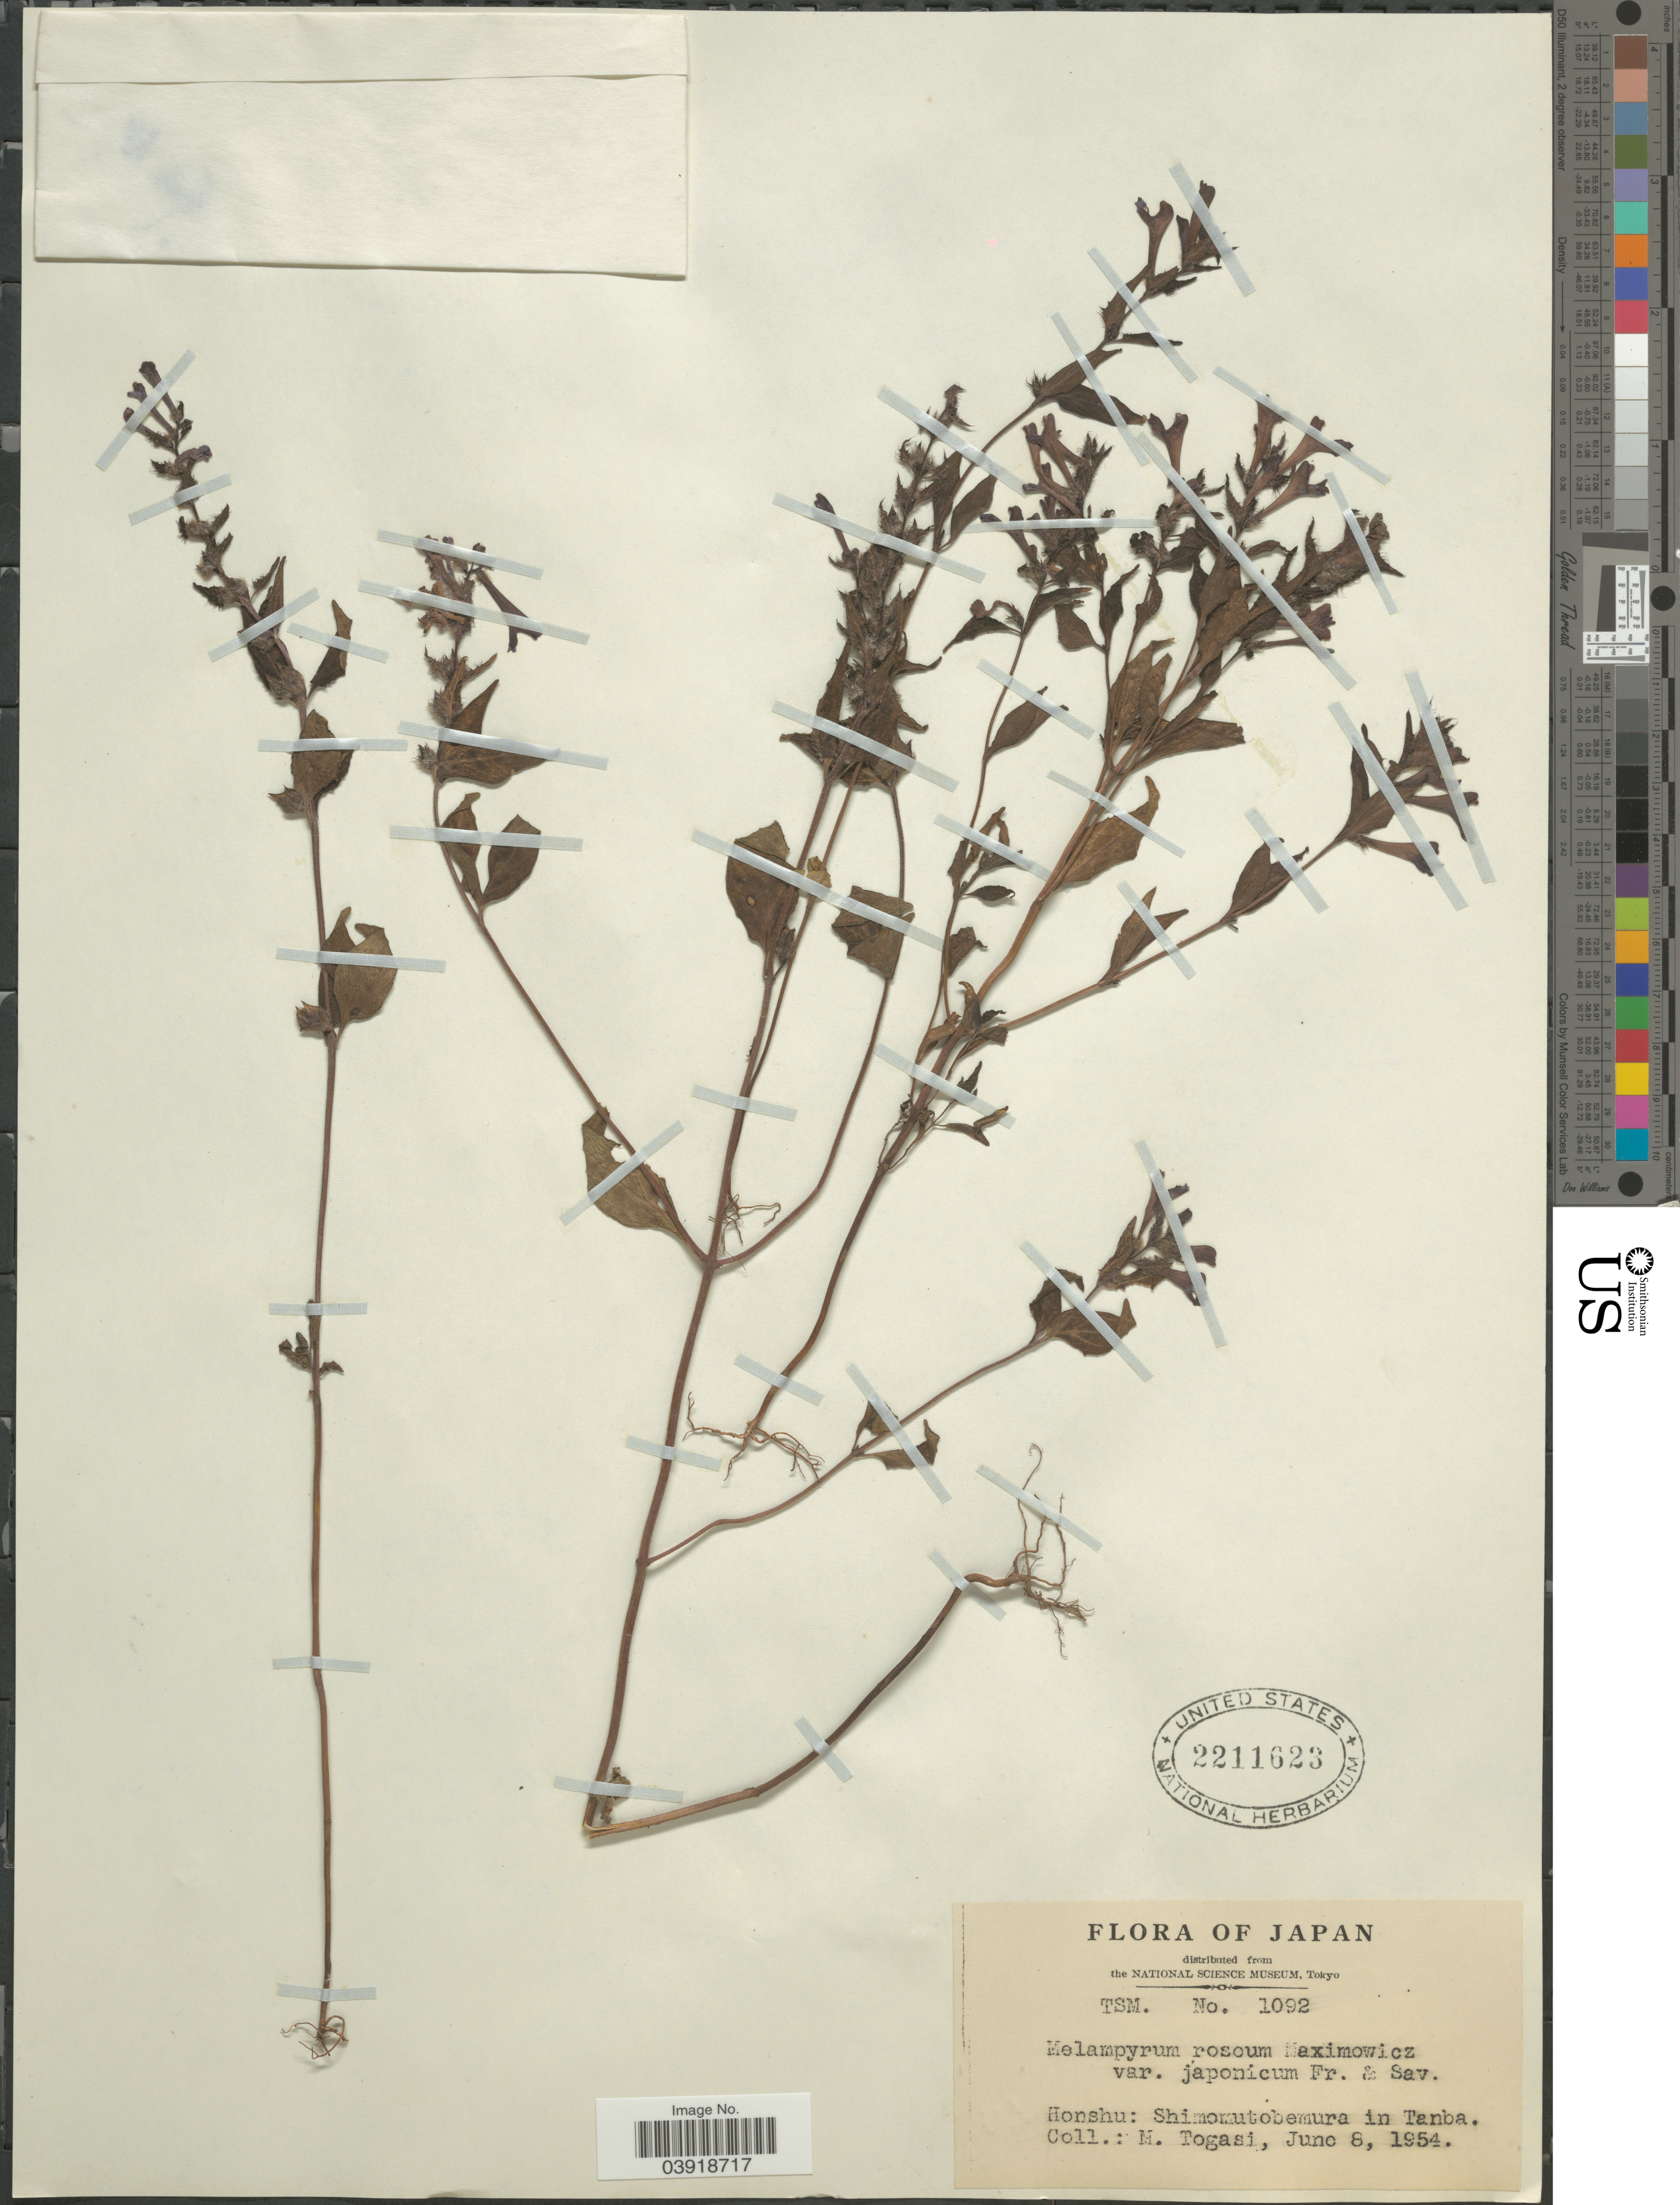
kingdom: Plantae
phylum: Tracheophyta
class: Magnoliopsida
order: Lamiales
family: Orobanchaceae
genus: Melampyrum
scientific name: Melampyrum roseum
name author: Maxim.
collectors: M. Togasi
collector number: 1092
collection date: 1954-06-08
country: Japan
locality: Honshu: Shimomutobemura in Tanba.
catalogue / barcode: US 2211623